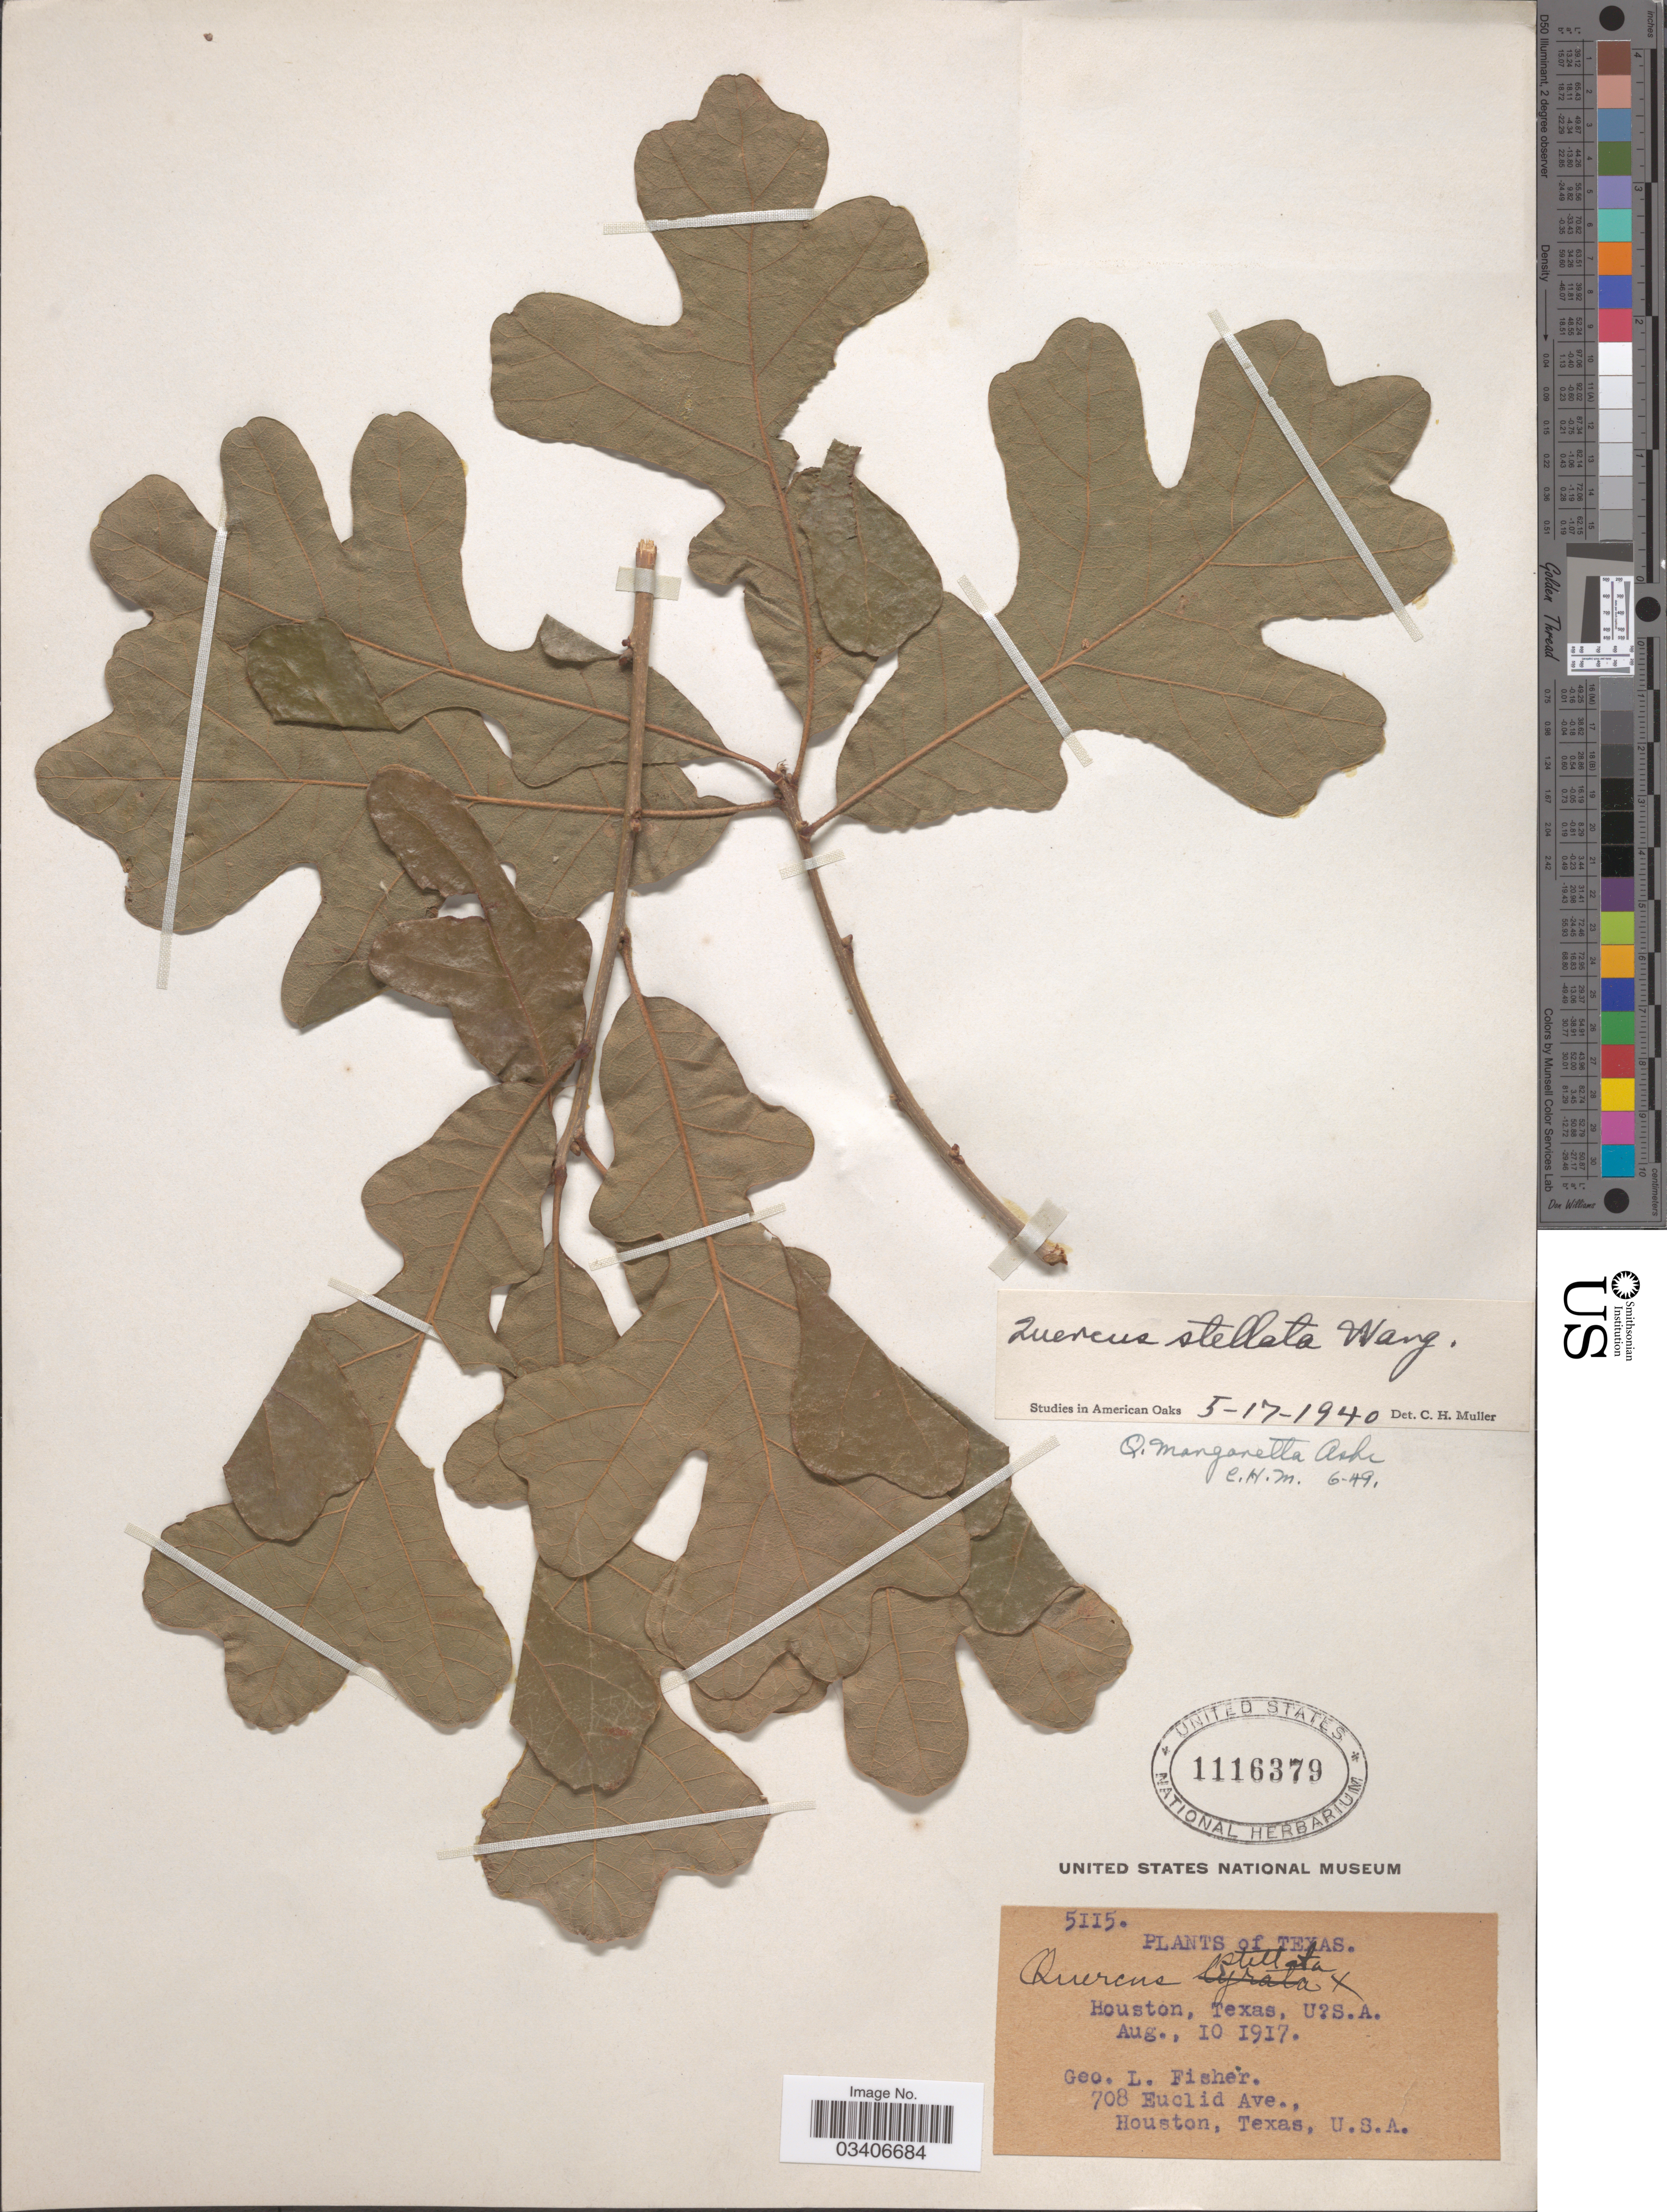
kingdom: Plantae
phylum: Tracheophyta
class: Magnoliopsida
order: Fagales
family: Fagaceae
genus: Quercus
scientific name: Quercus margarettae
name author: Ashe ex Small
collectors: G. L. Fisher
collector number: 5115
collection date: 1917-08-10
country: United States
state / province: Texas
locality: Houston.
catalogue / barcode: US 1116379